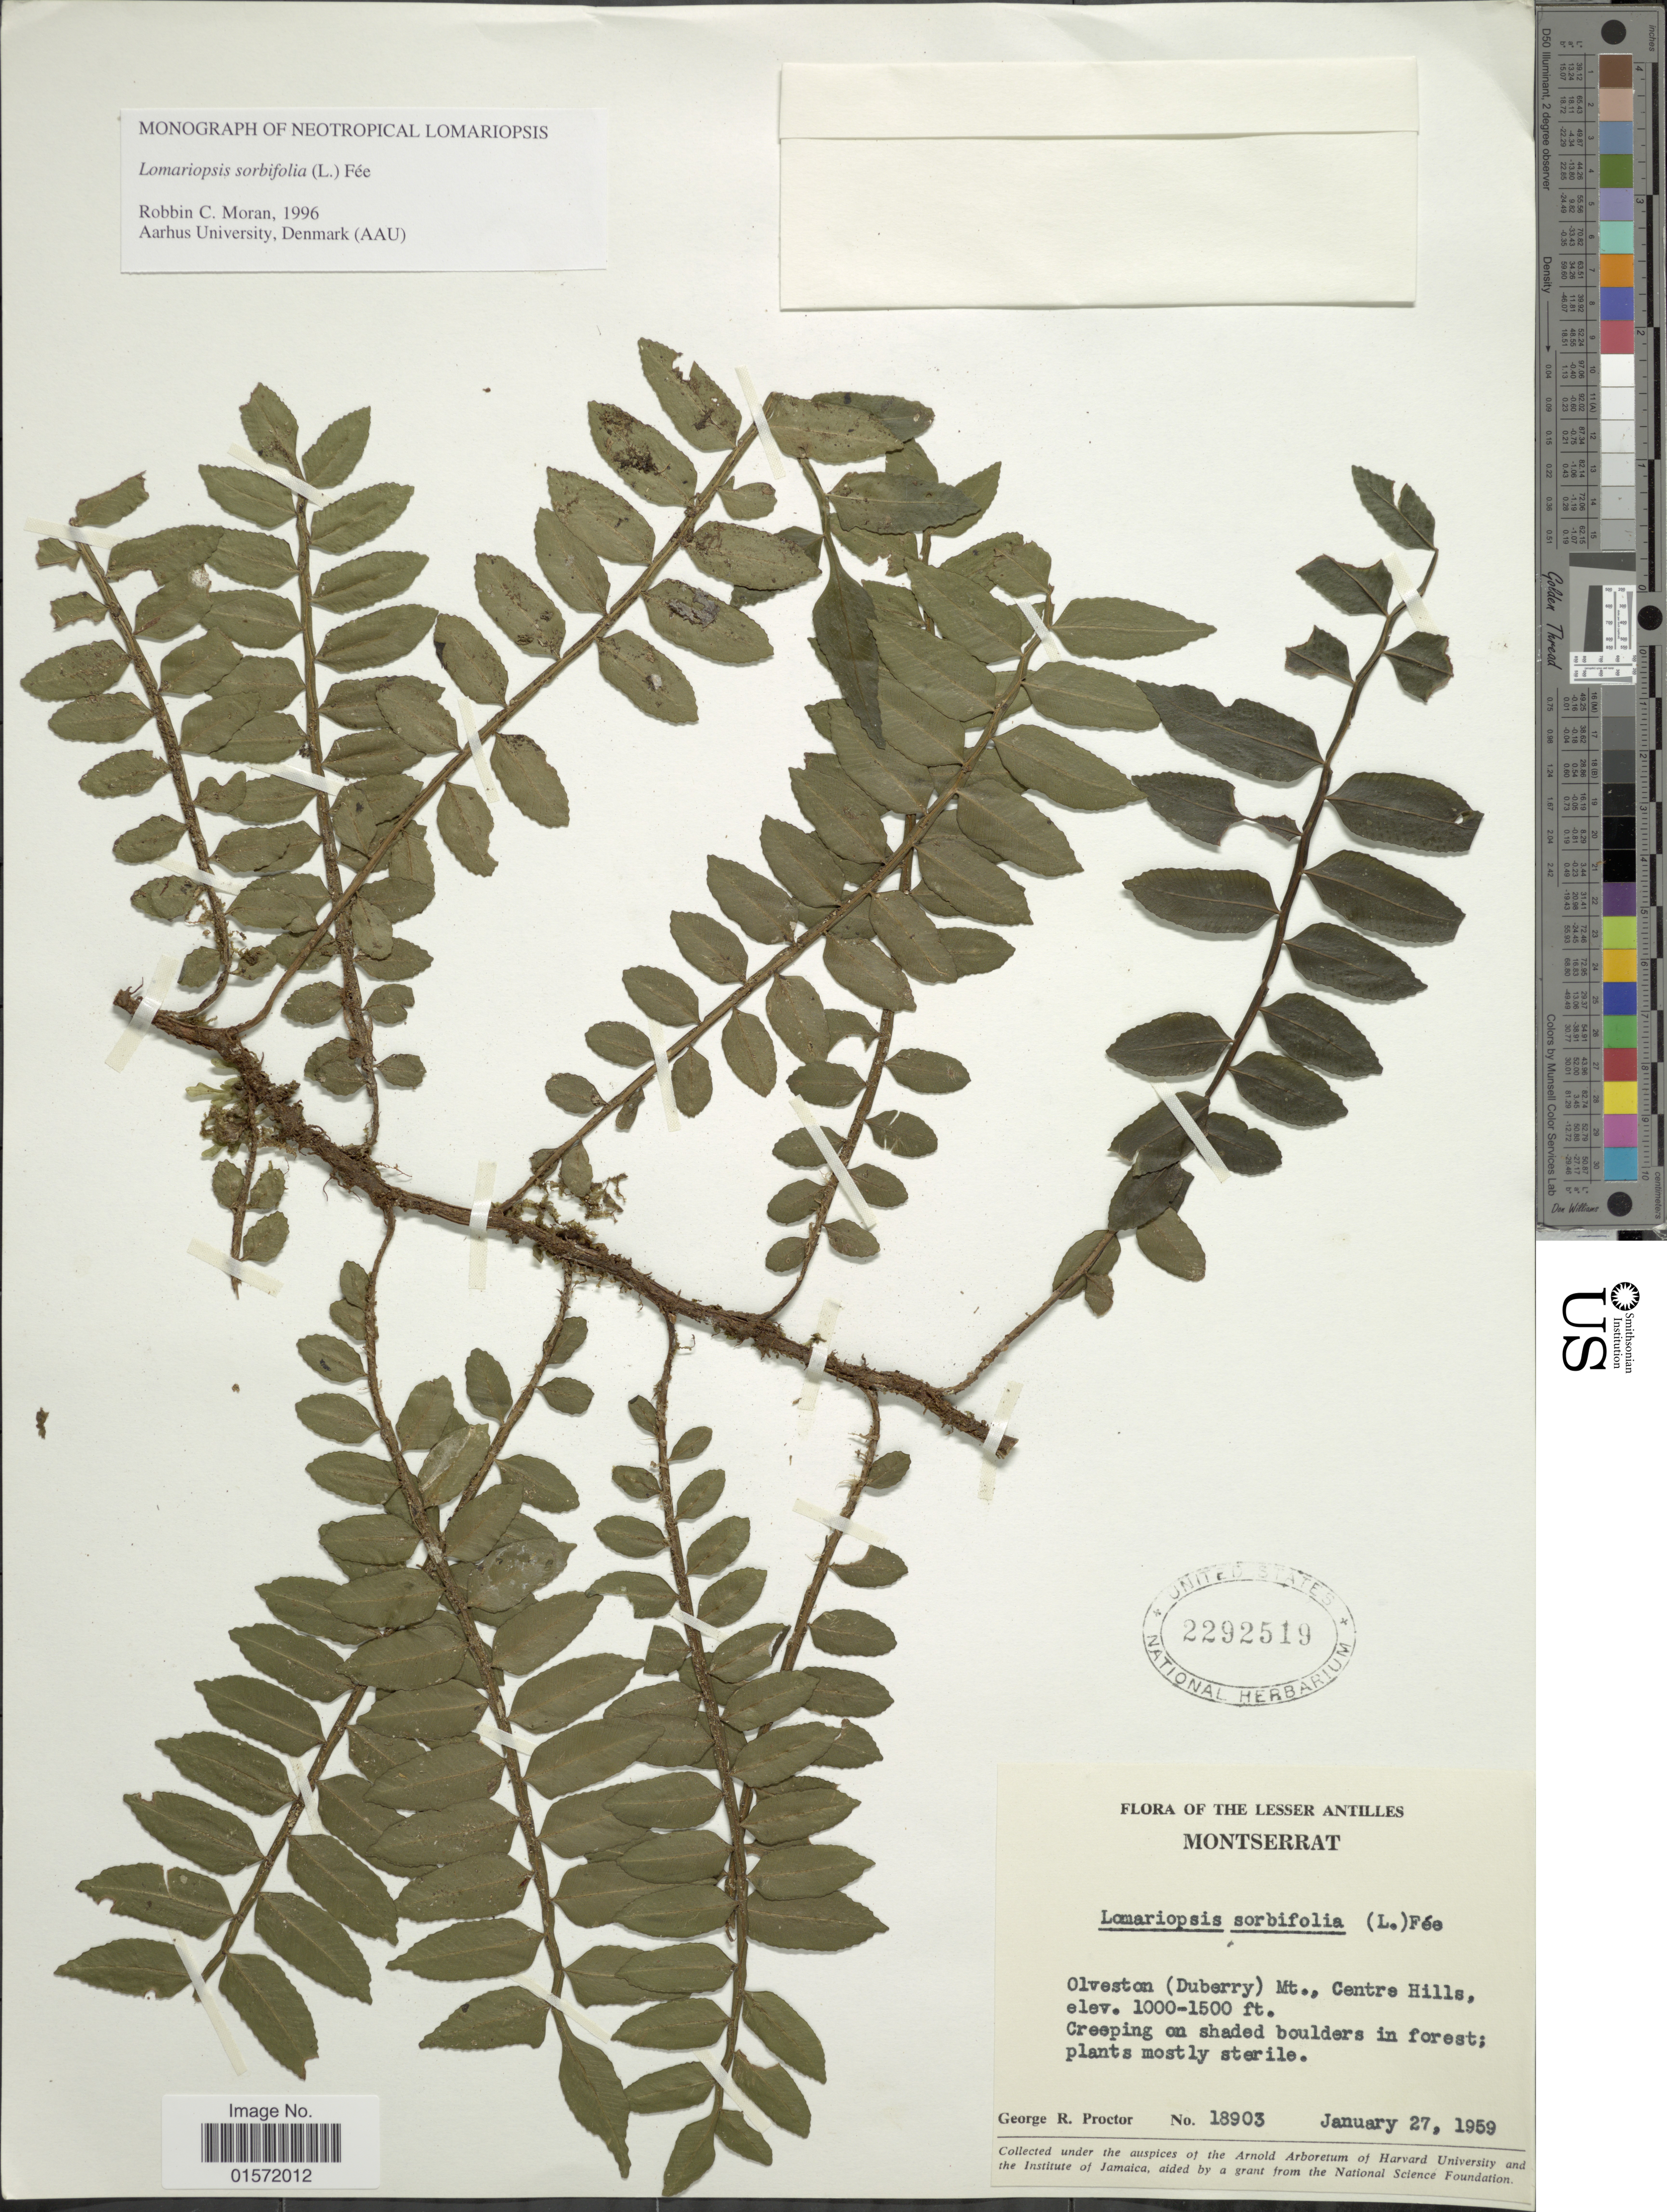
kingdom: Plantae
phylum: Tracheophyta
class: Polypodiopsida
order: Polypodiales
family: Lomariopsidaceae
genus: Lomariopsis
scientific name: Lomariopsis sorbifolia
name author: (L.) Fée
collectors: G. R. Proctor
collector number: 18903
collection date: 1959-01-27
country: Montserrat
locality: The Lesser Antilles, Olveston (Duberry) Mt., Centre Hills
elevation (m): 305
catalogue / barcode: US 2292519